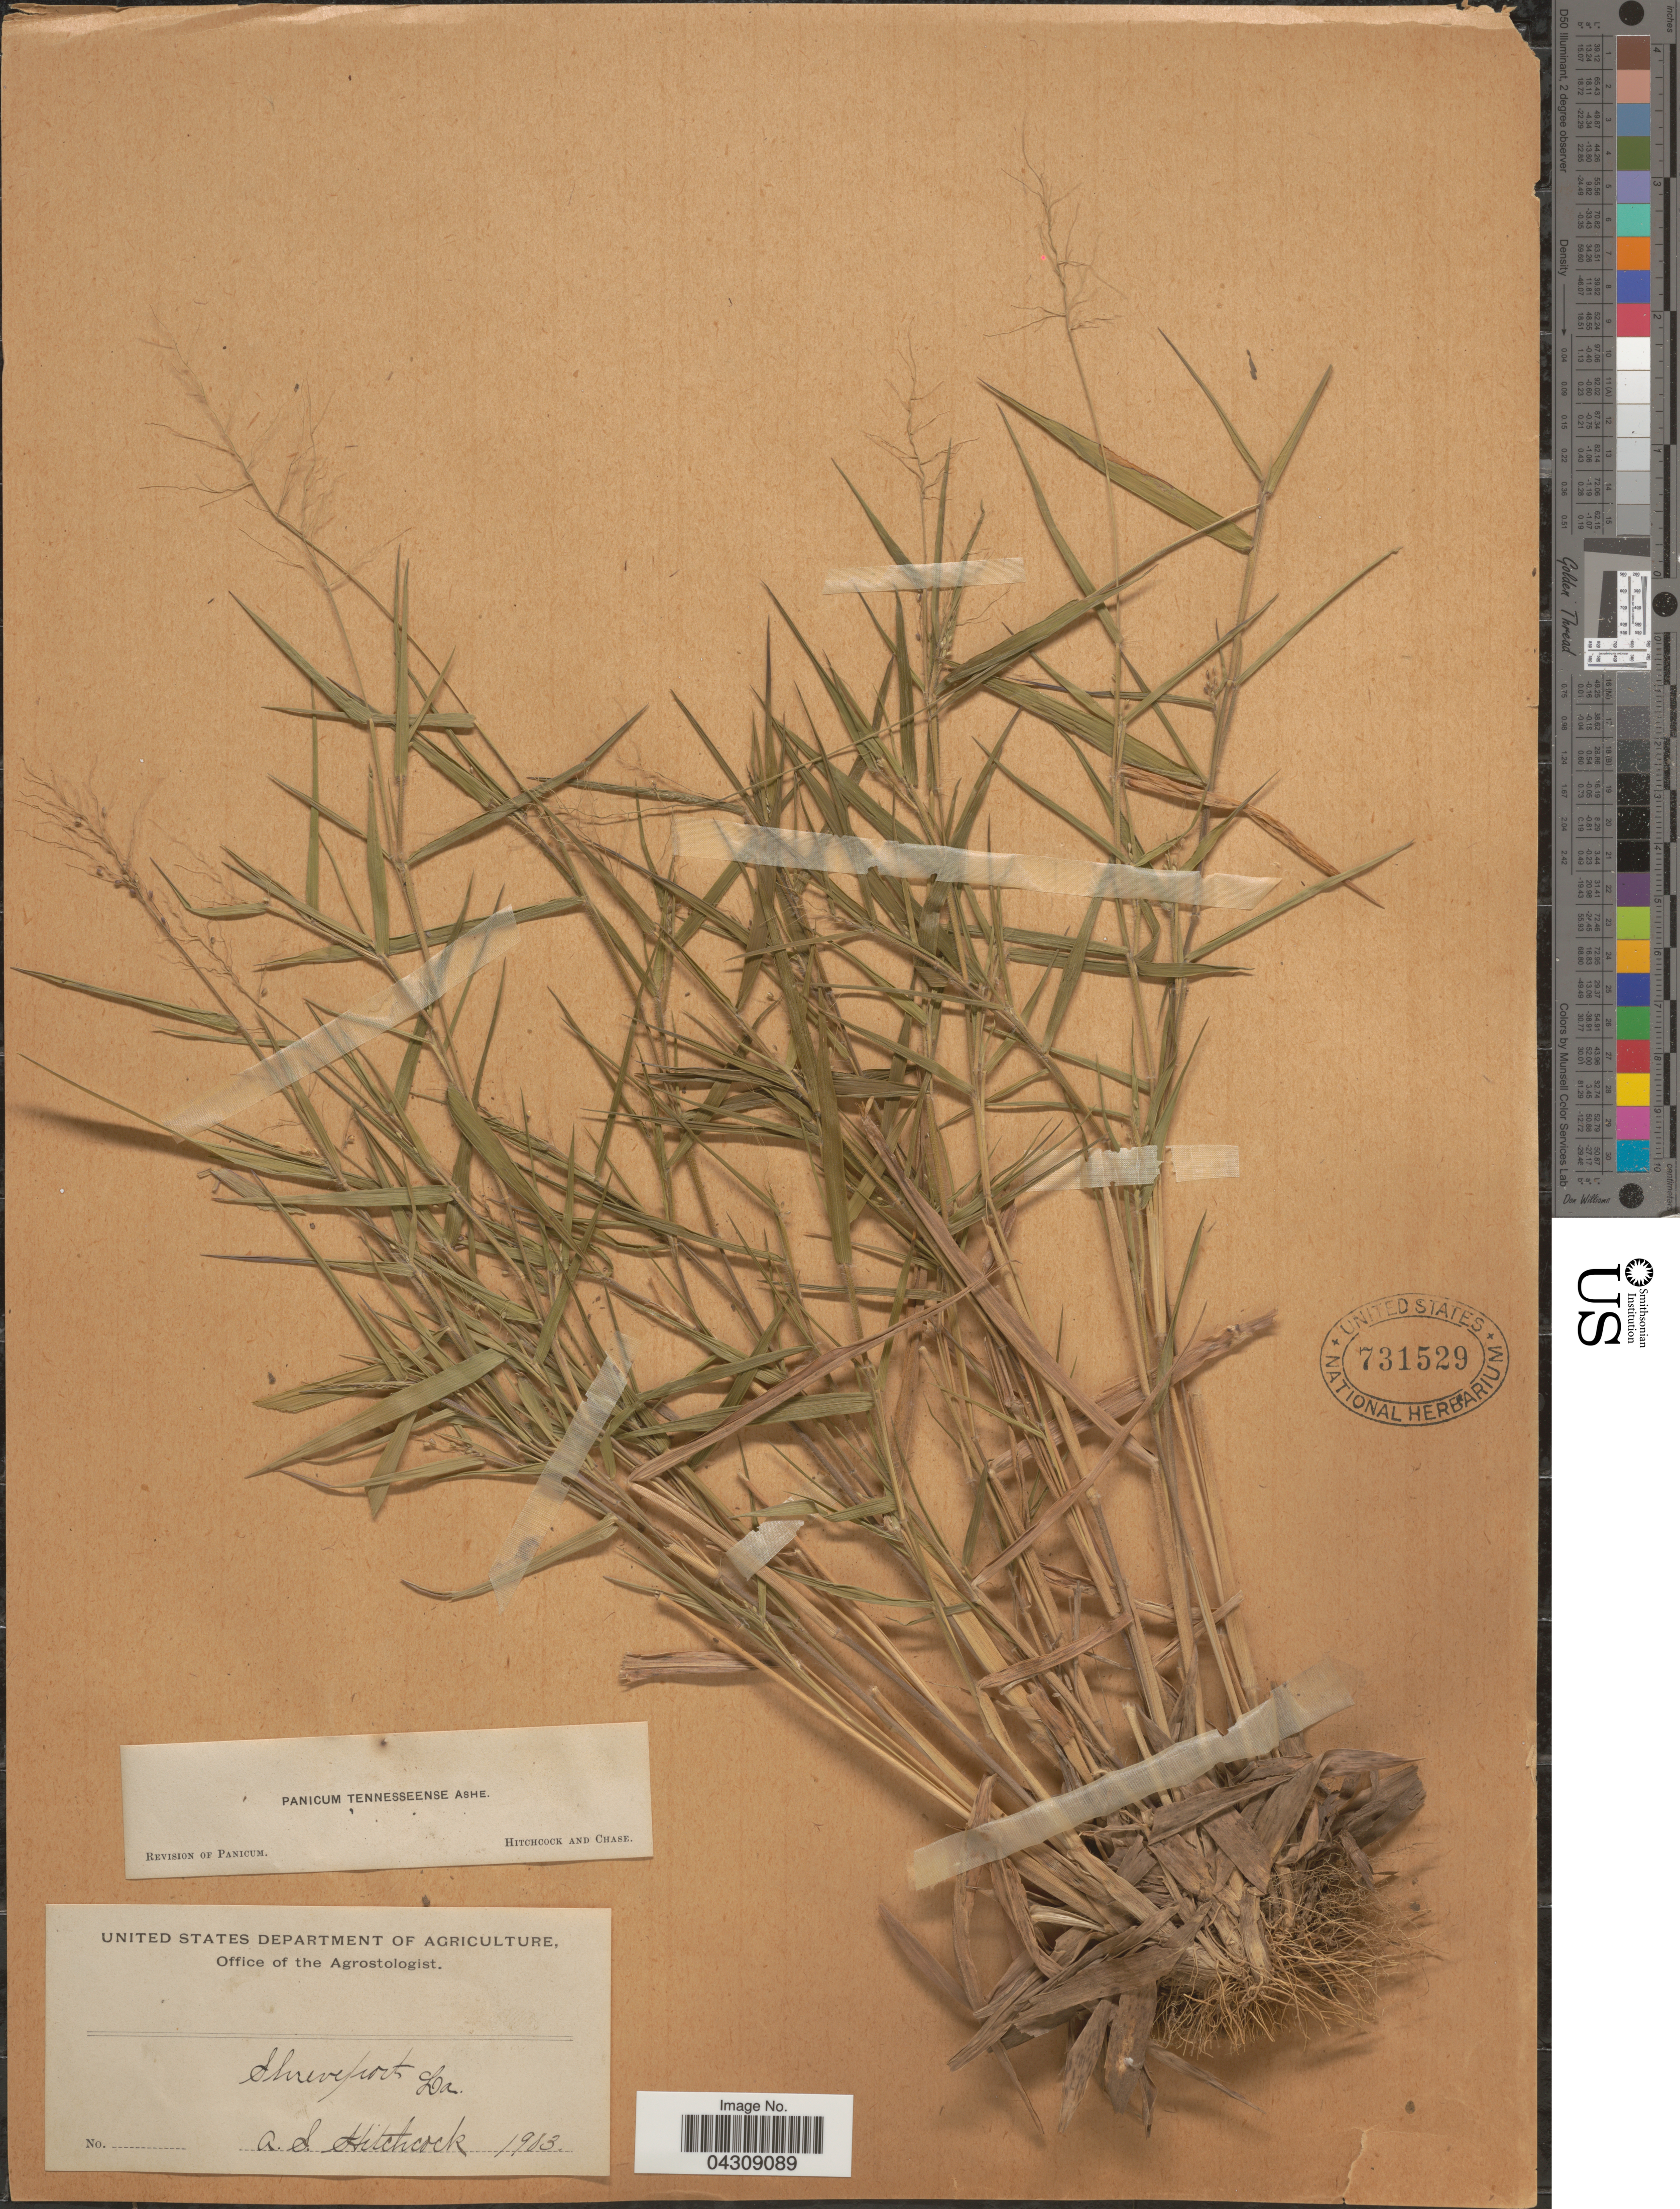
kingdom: Plantae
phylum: Tracheophyta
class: Liliopsida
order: Poales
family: Poaceae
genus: Dichanthelium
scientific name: Dichanthelium acuminatum var. acuminatum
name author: (Sw.) Gould & C.A. Clark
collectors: A. S. Hitchcock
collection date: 1903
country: United States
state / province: Louisiana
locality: Shreveport.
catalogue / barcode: US 731529